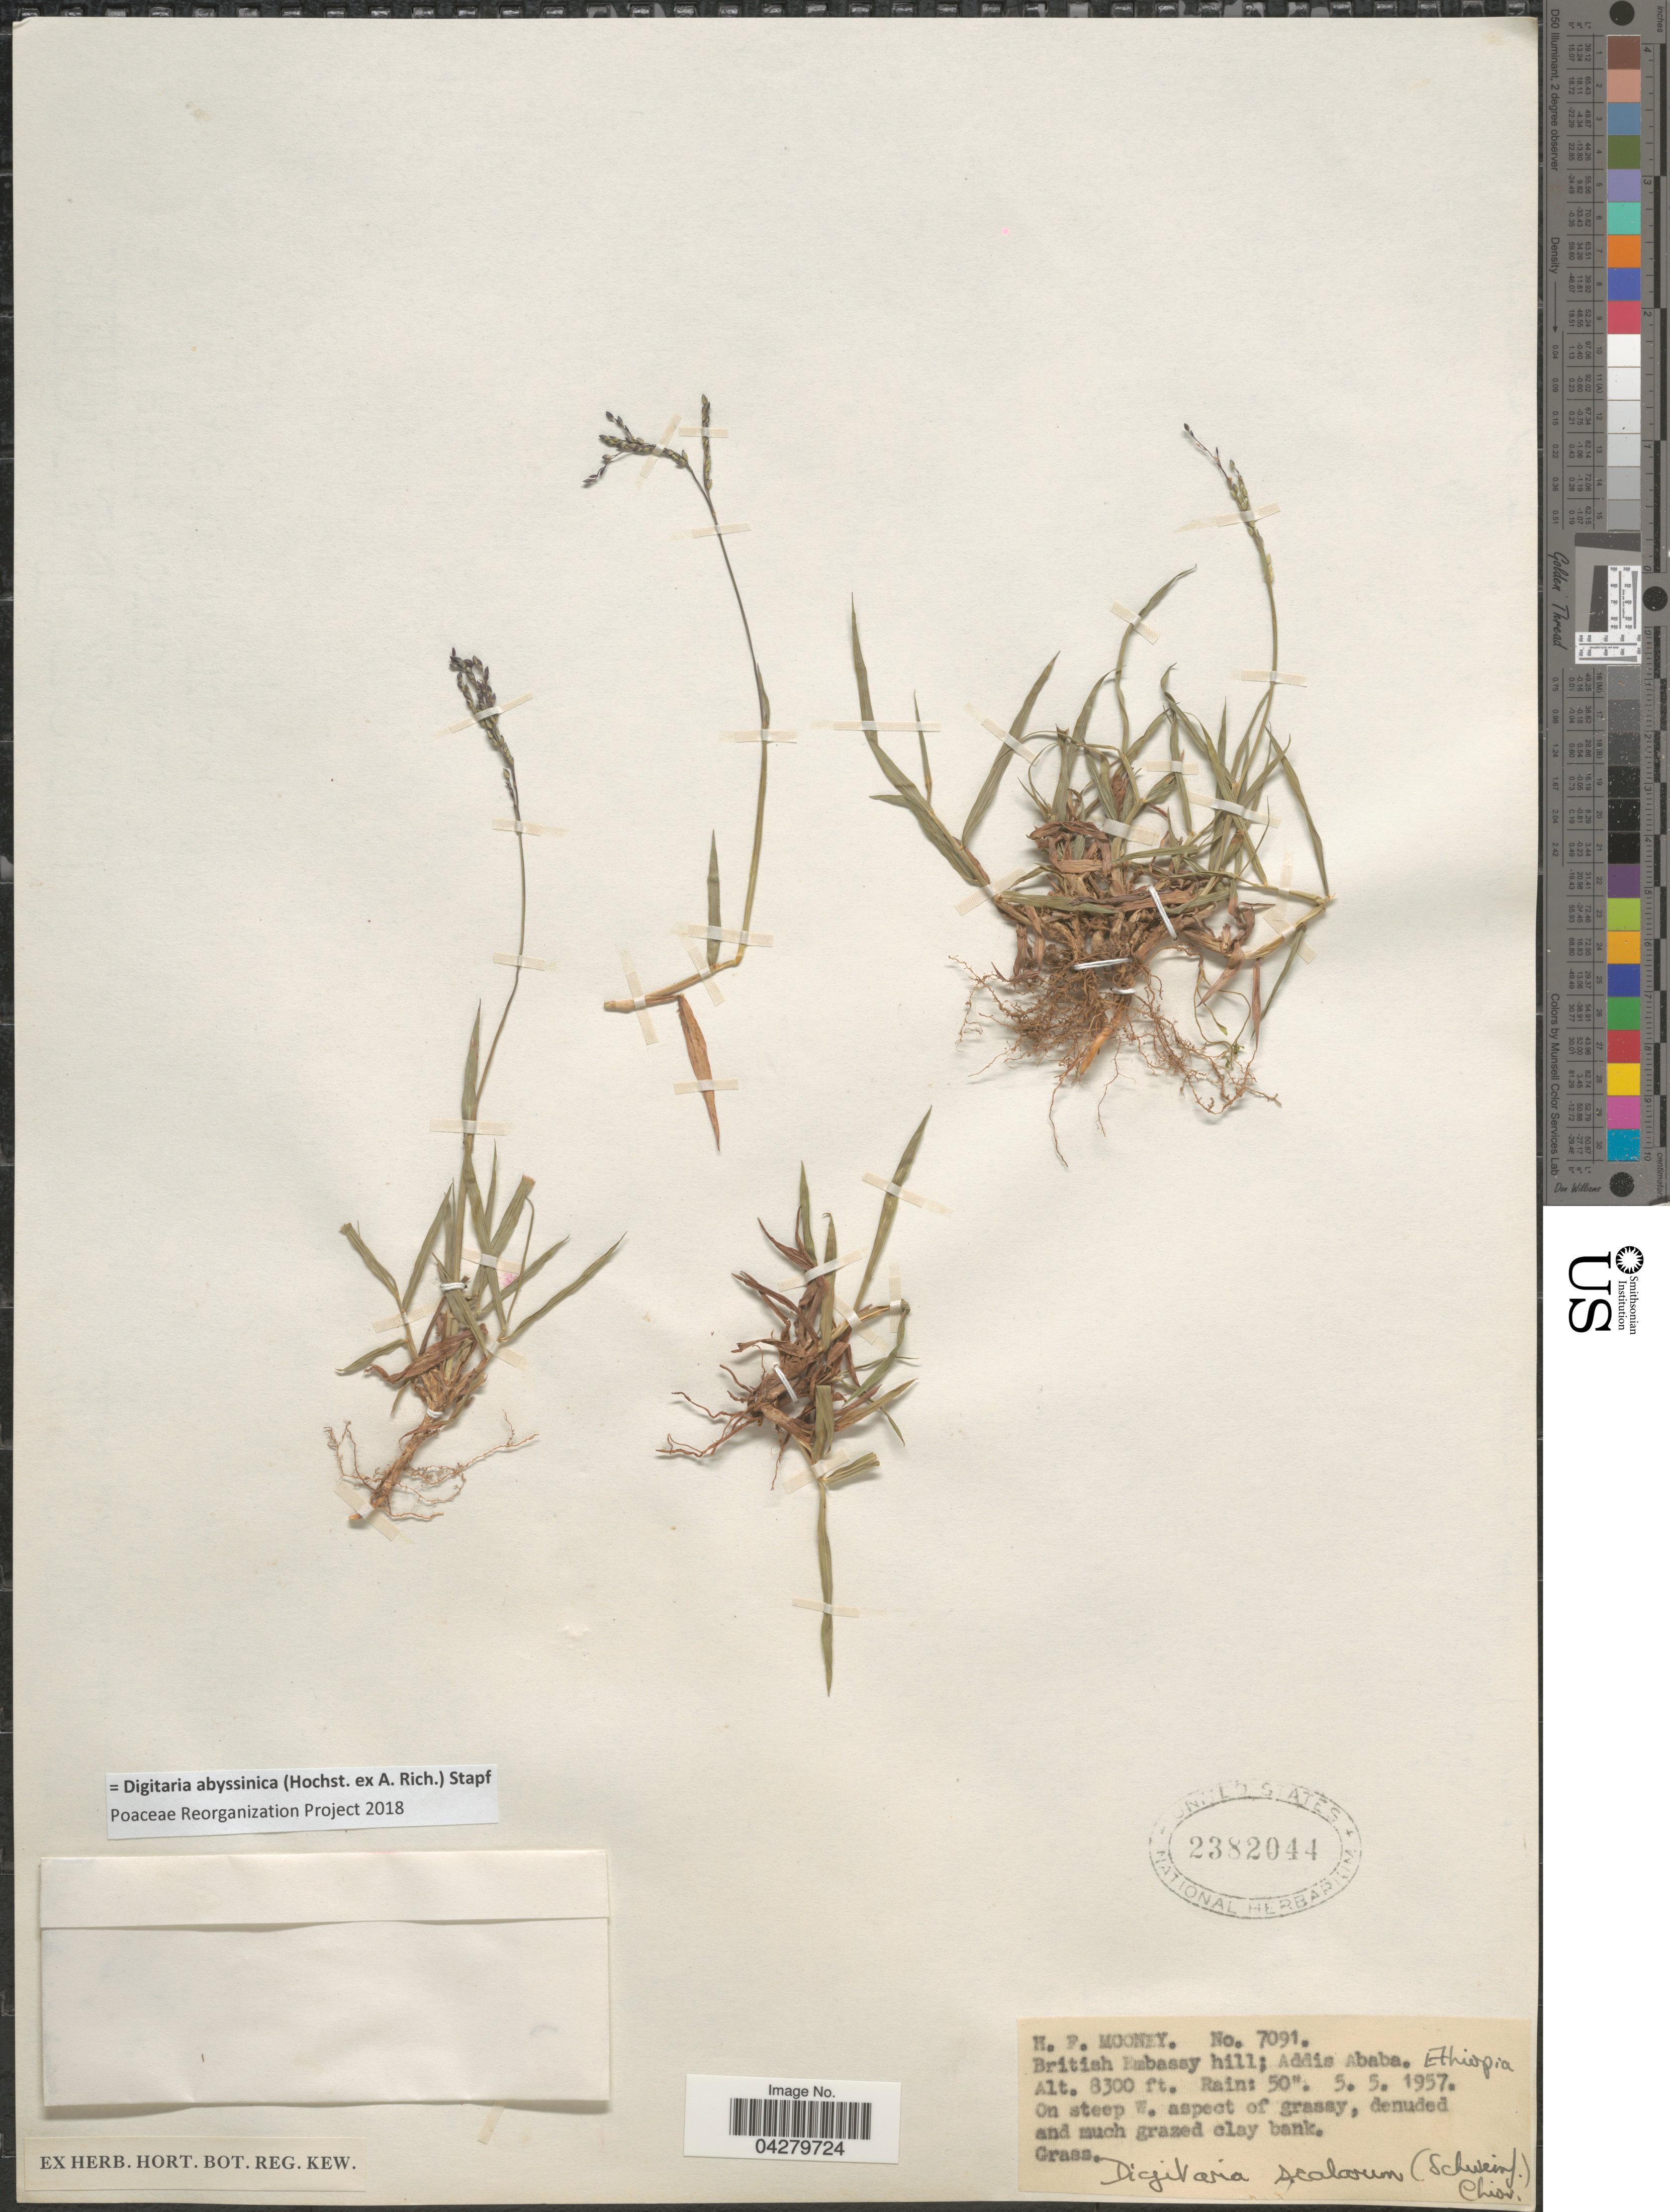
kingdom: Plantae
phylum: Tracheophyta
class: Liliopsida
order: Poales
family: Poaceae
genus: Digitaria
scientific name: Digitaria abyssinica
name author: (Hochst. ex Rich.) Stapf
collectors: H. Mooney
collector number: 7091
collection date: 1957-05-05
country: Ethiopia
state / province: Addis Ababa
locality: British Embassy hill.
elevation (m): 2530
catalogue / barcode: US 2382044